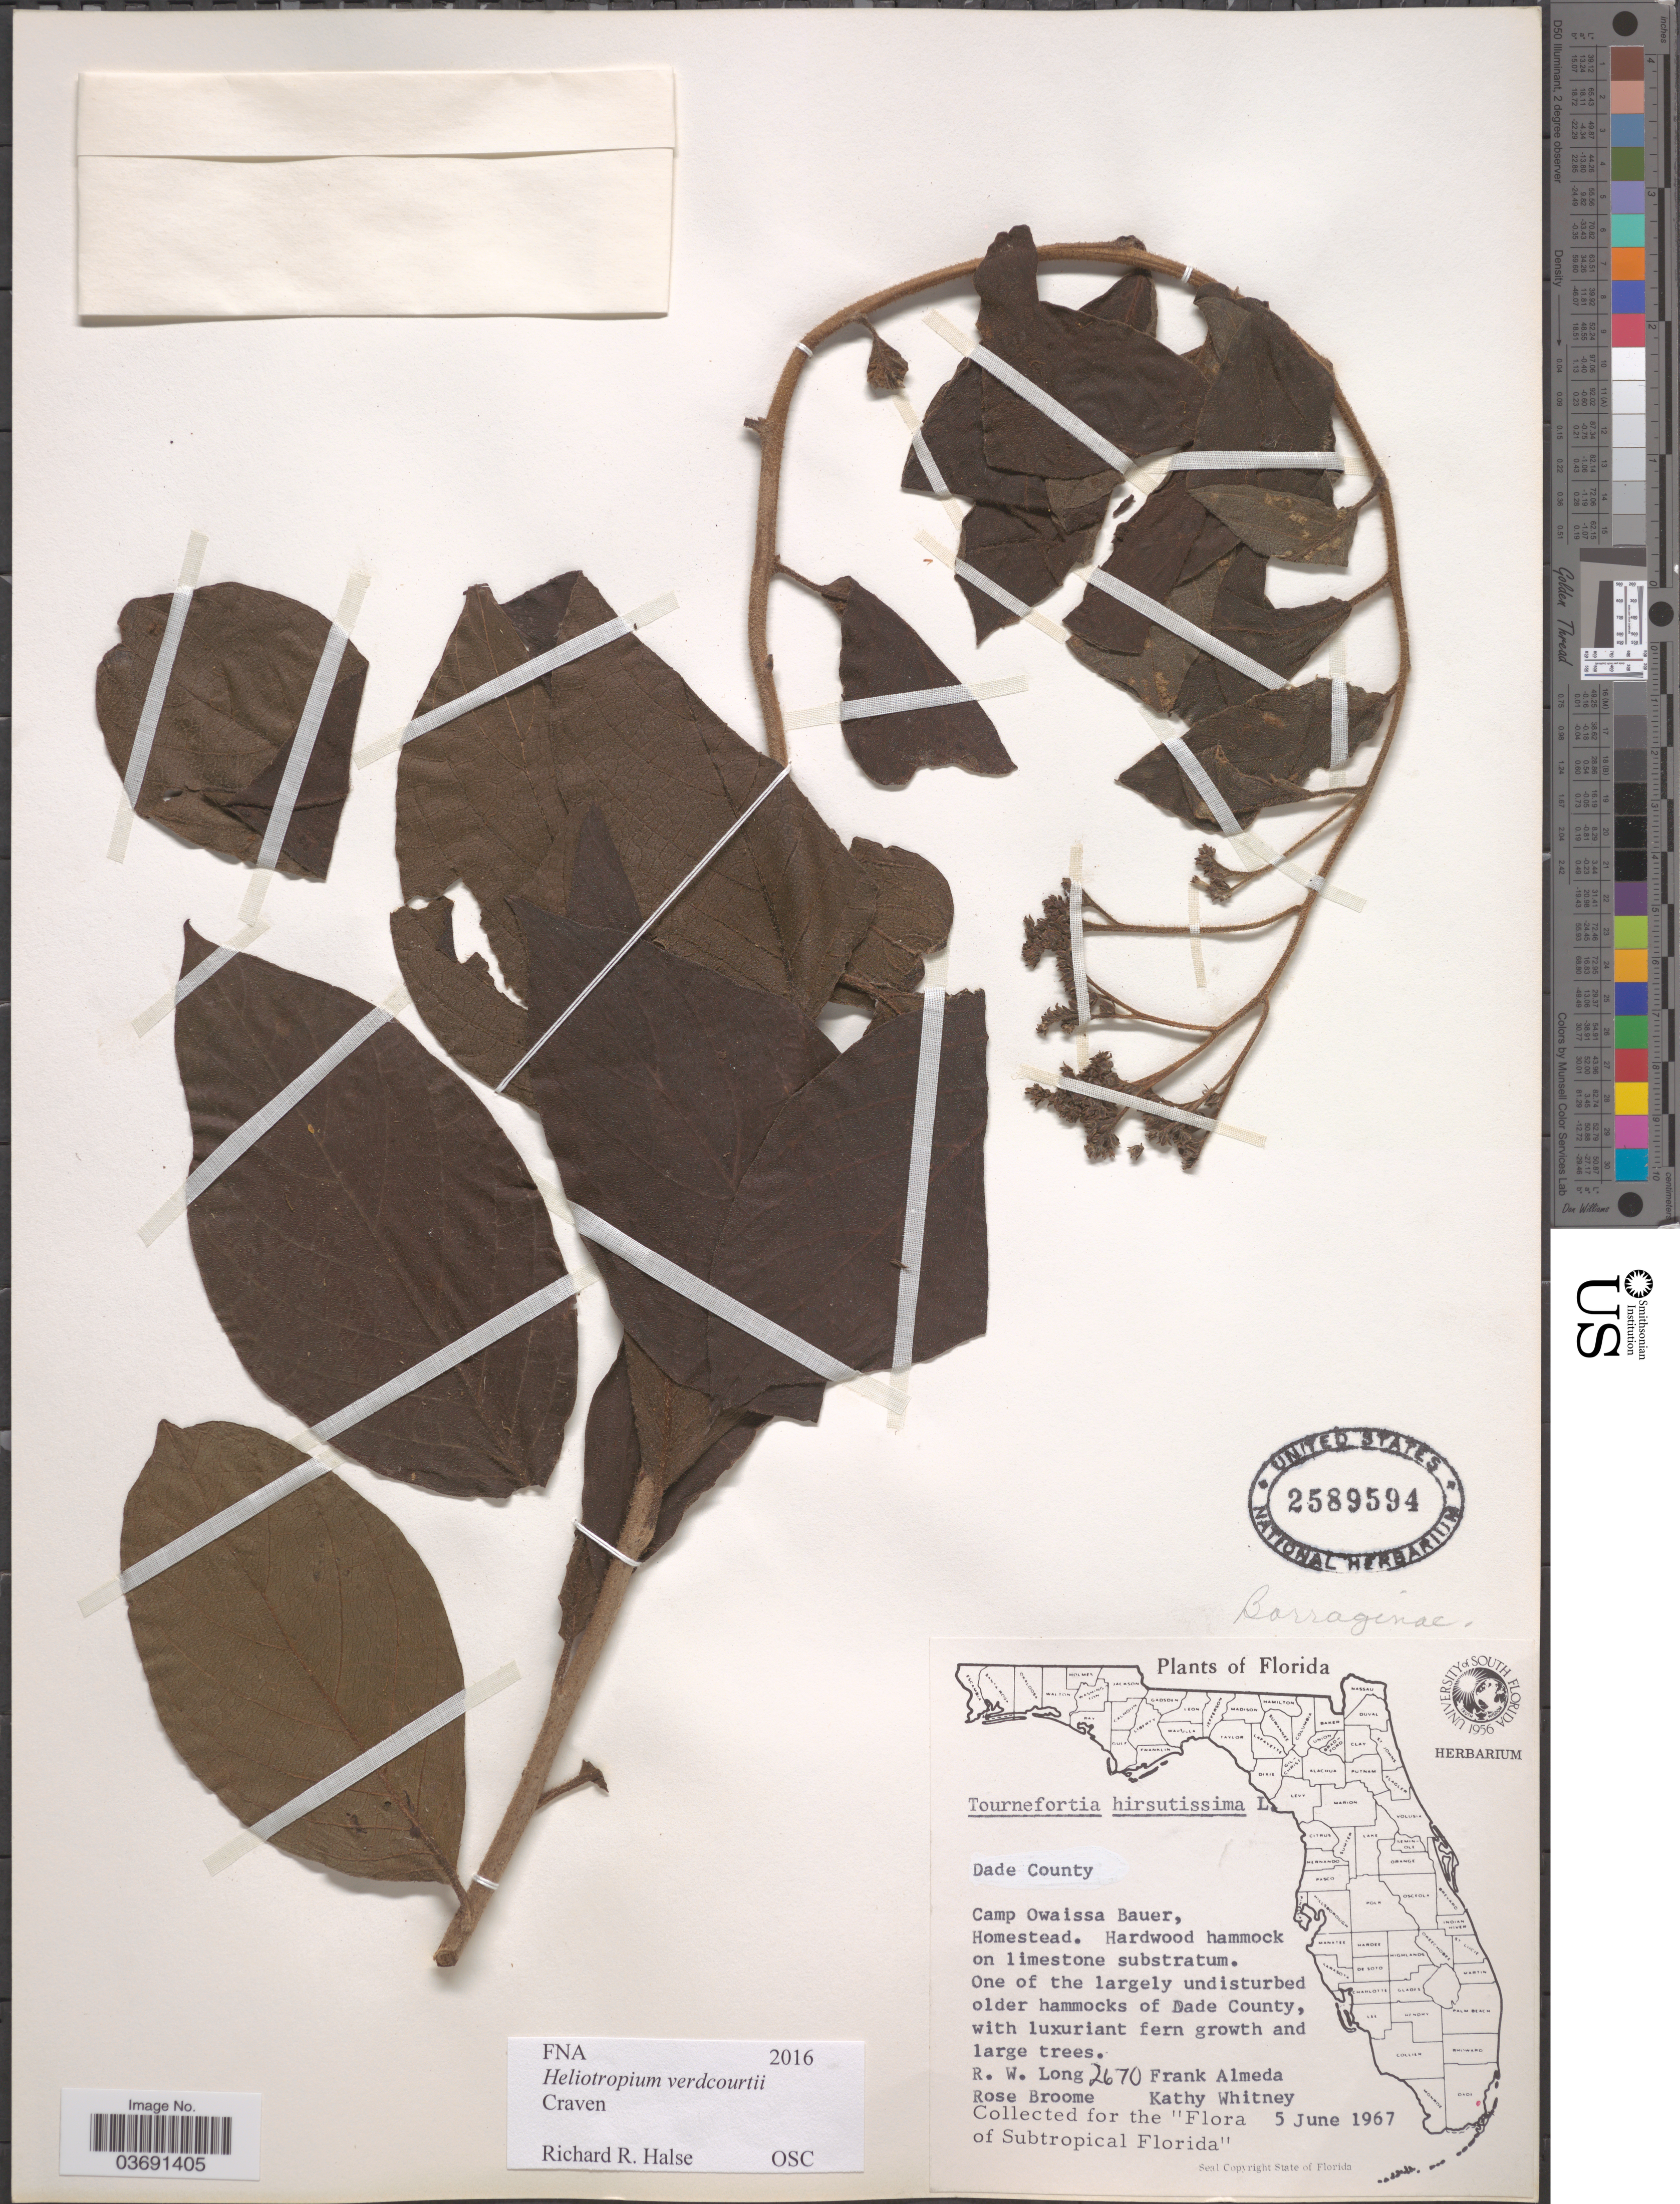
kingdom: Plantae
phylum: Tracheophyta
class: Magnoliopsida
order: Boraginales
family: Heliotropiaceae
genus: Heliotropium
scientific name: Heliotropium verdcourtii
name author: Craven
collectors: R. W. Long, R. Broome, F. Almeda & K. Whitney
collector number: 2670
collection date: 1967-06-05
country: United States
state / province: Florida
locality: Dade County. Camp Owaissa Bauer, Homestead. Hardwood hammock on limestone substratum. One of the largely undisturbed older hammocks of Dade County.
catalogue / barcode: US 2589594